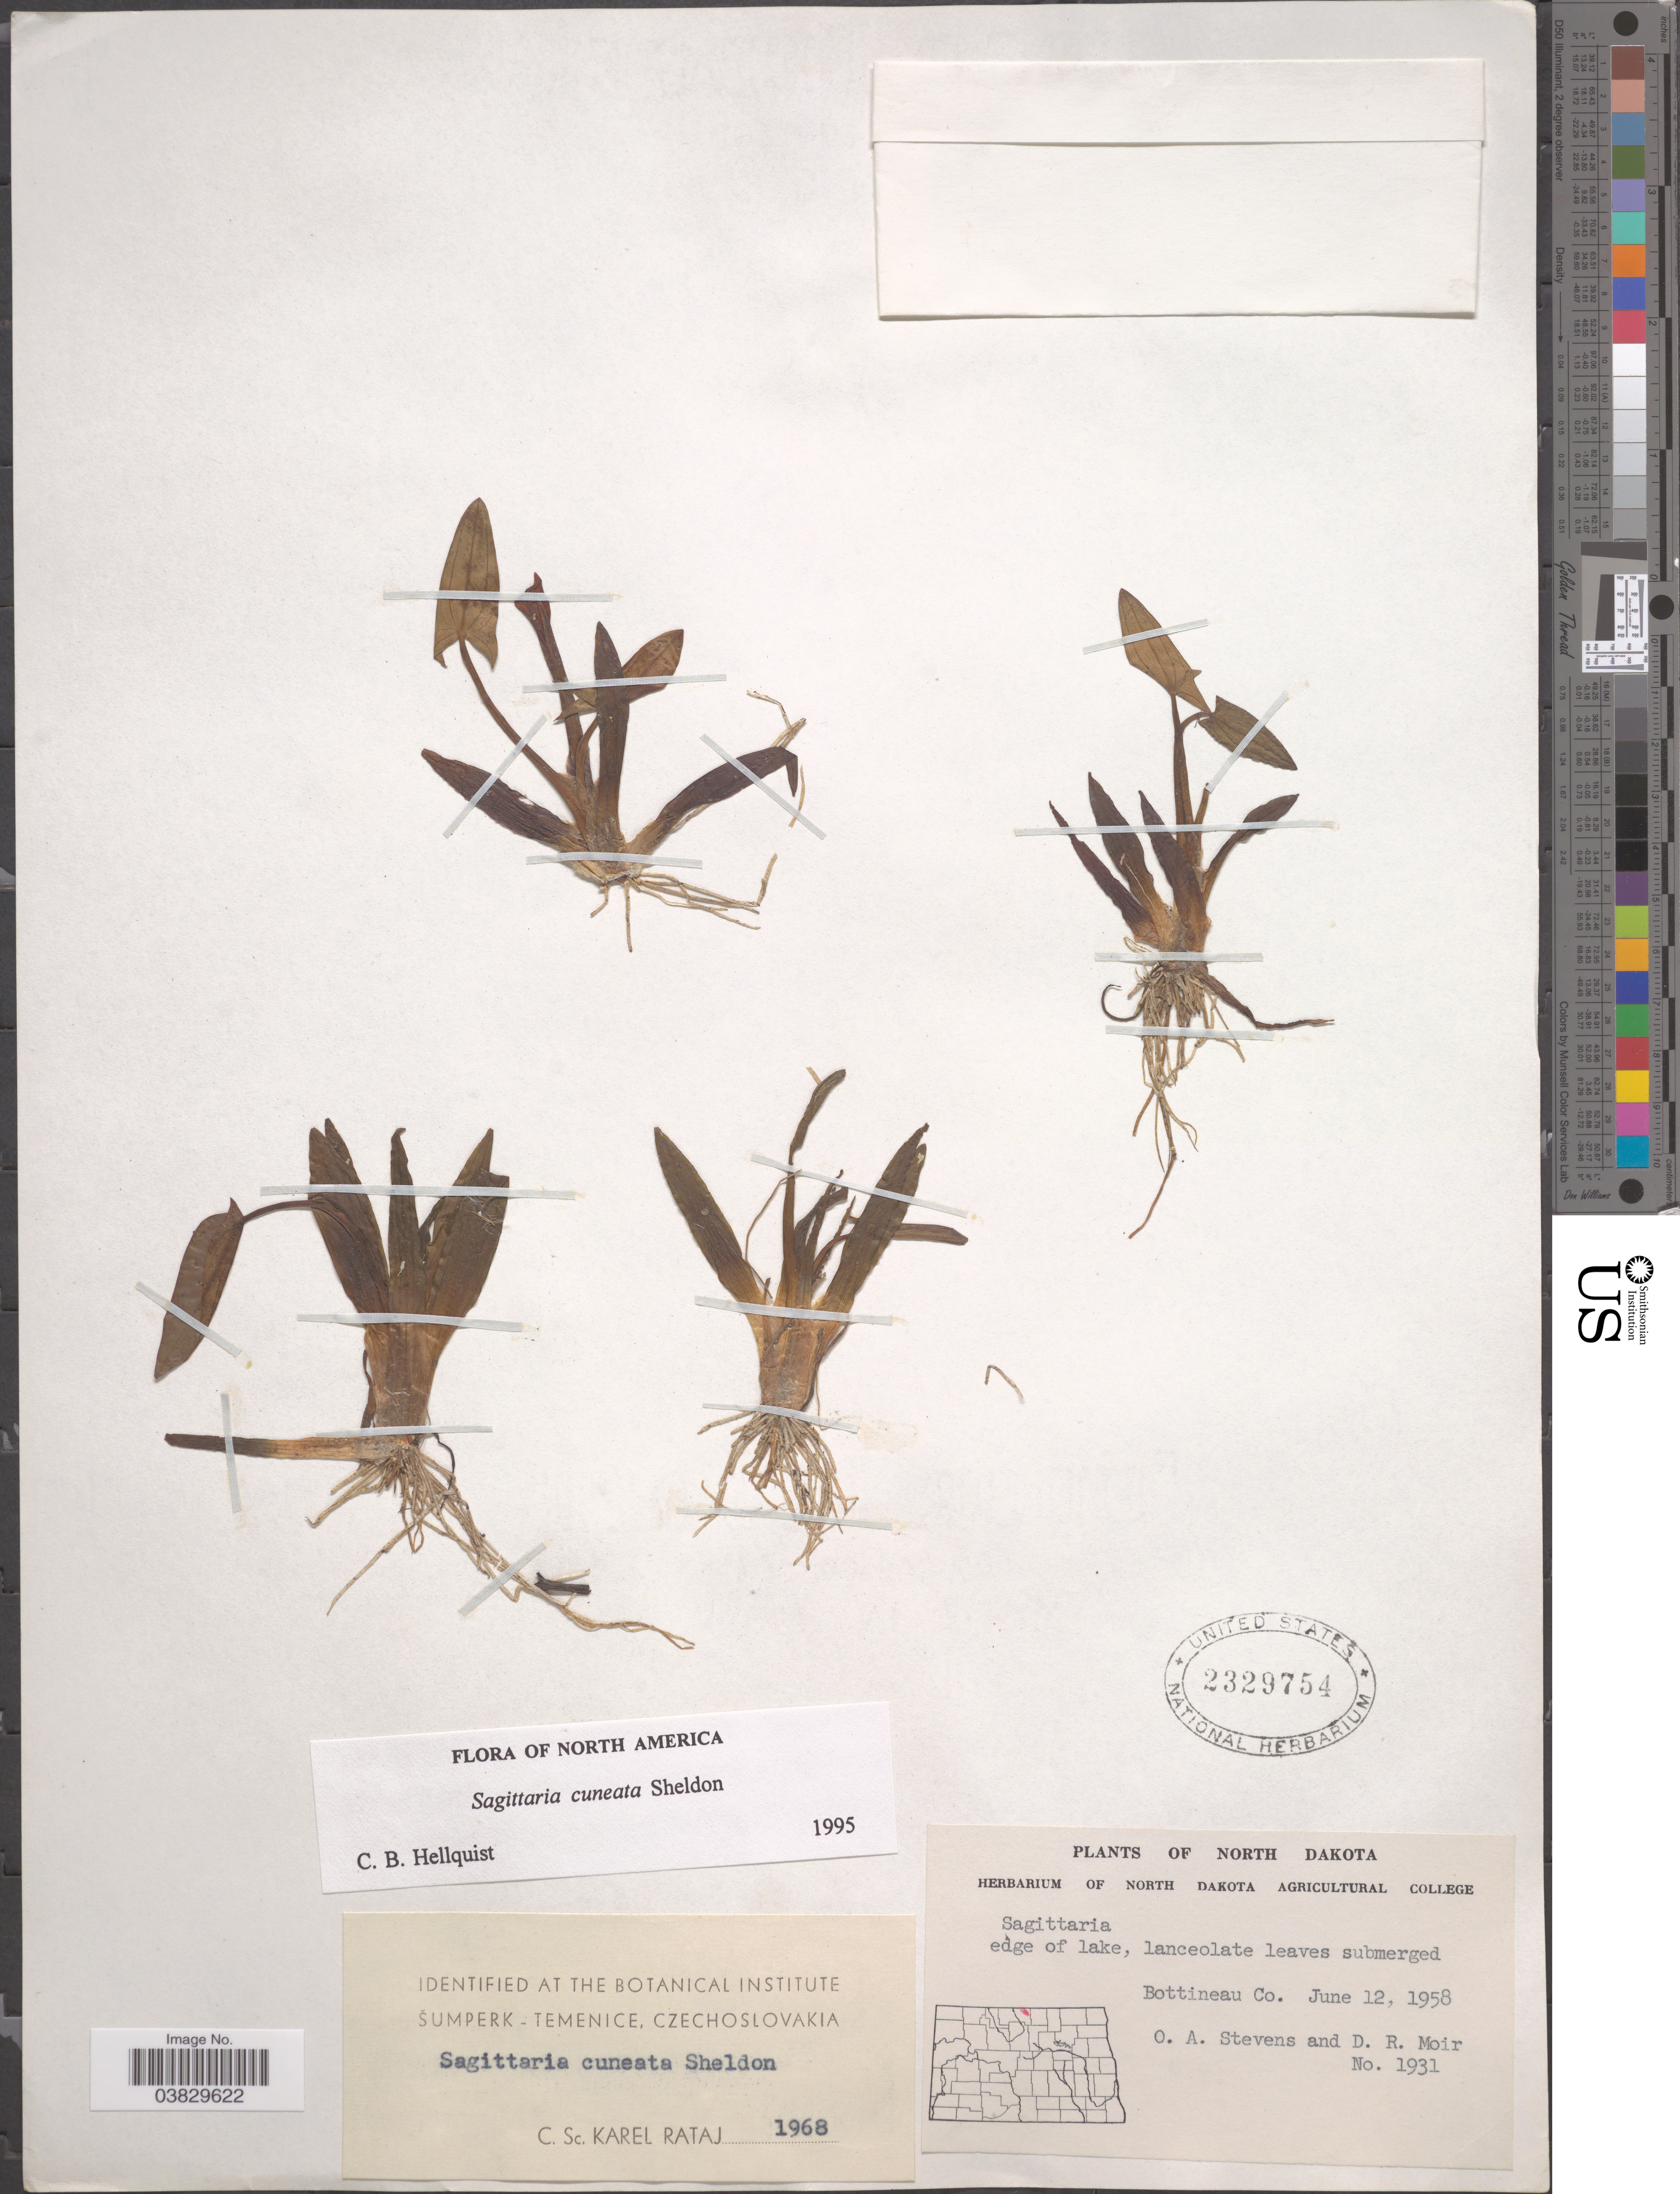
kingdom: Plantae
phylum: Tracheophyta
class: Liliopsida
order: Alismatales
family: Alismataceae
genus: Sagittaria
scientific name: Sagittaria cuneata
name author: E. Sheld.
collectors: O. A. Stevens & D. Moir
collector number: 1931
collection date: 1958-06-12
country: United States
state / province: North Dakota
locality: Bottineau Co.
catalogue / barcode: US 2329754